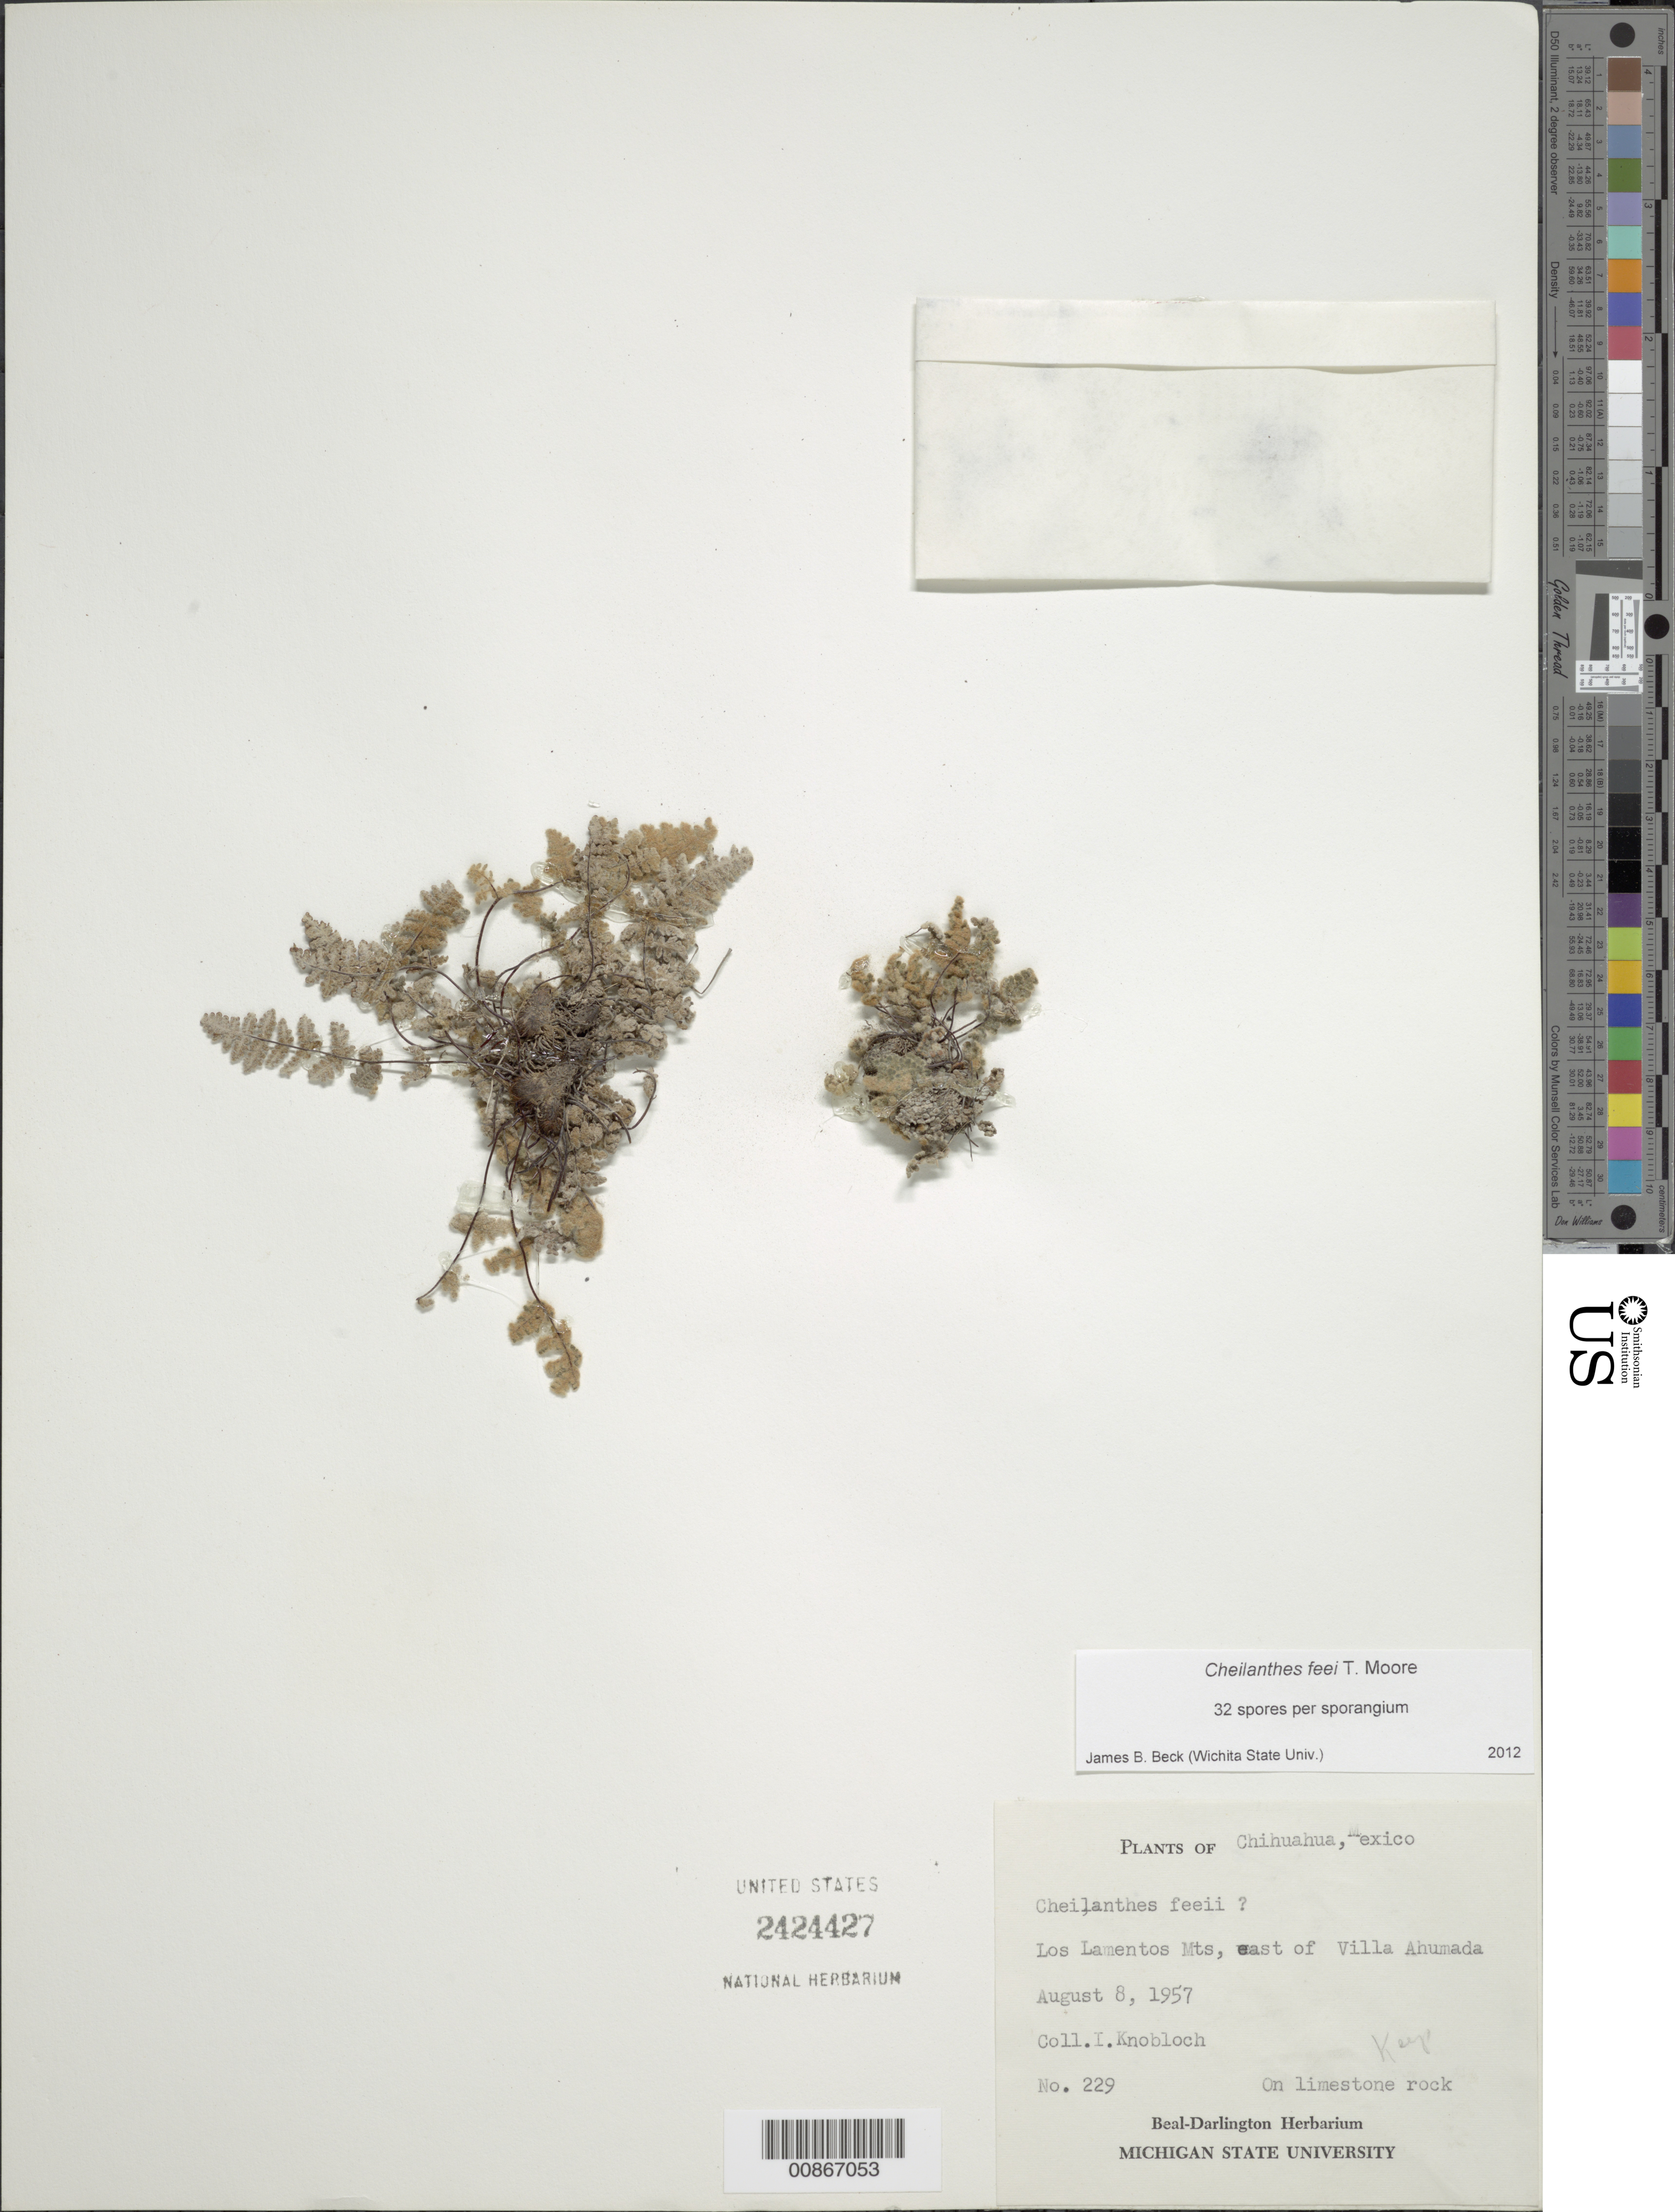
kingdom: Plantae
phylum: Tracheophyta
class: Polypodiopsida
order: Polypodiales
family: Pteridaceae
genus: Cheilanthes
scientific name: Cheilanthes gracilis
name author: (Fée) Mett. ex Riehl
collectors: I. W. Knobloch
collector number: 229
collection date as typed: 08 Aug 1957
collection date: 1957-08-08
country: Mexico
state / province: Chihuahua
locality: Los lamentos Mts., east of Villa Ahumada.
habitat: On limestone rock.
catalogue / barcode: US 2424427